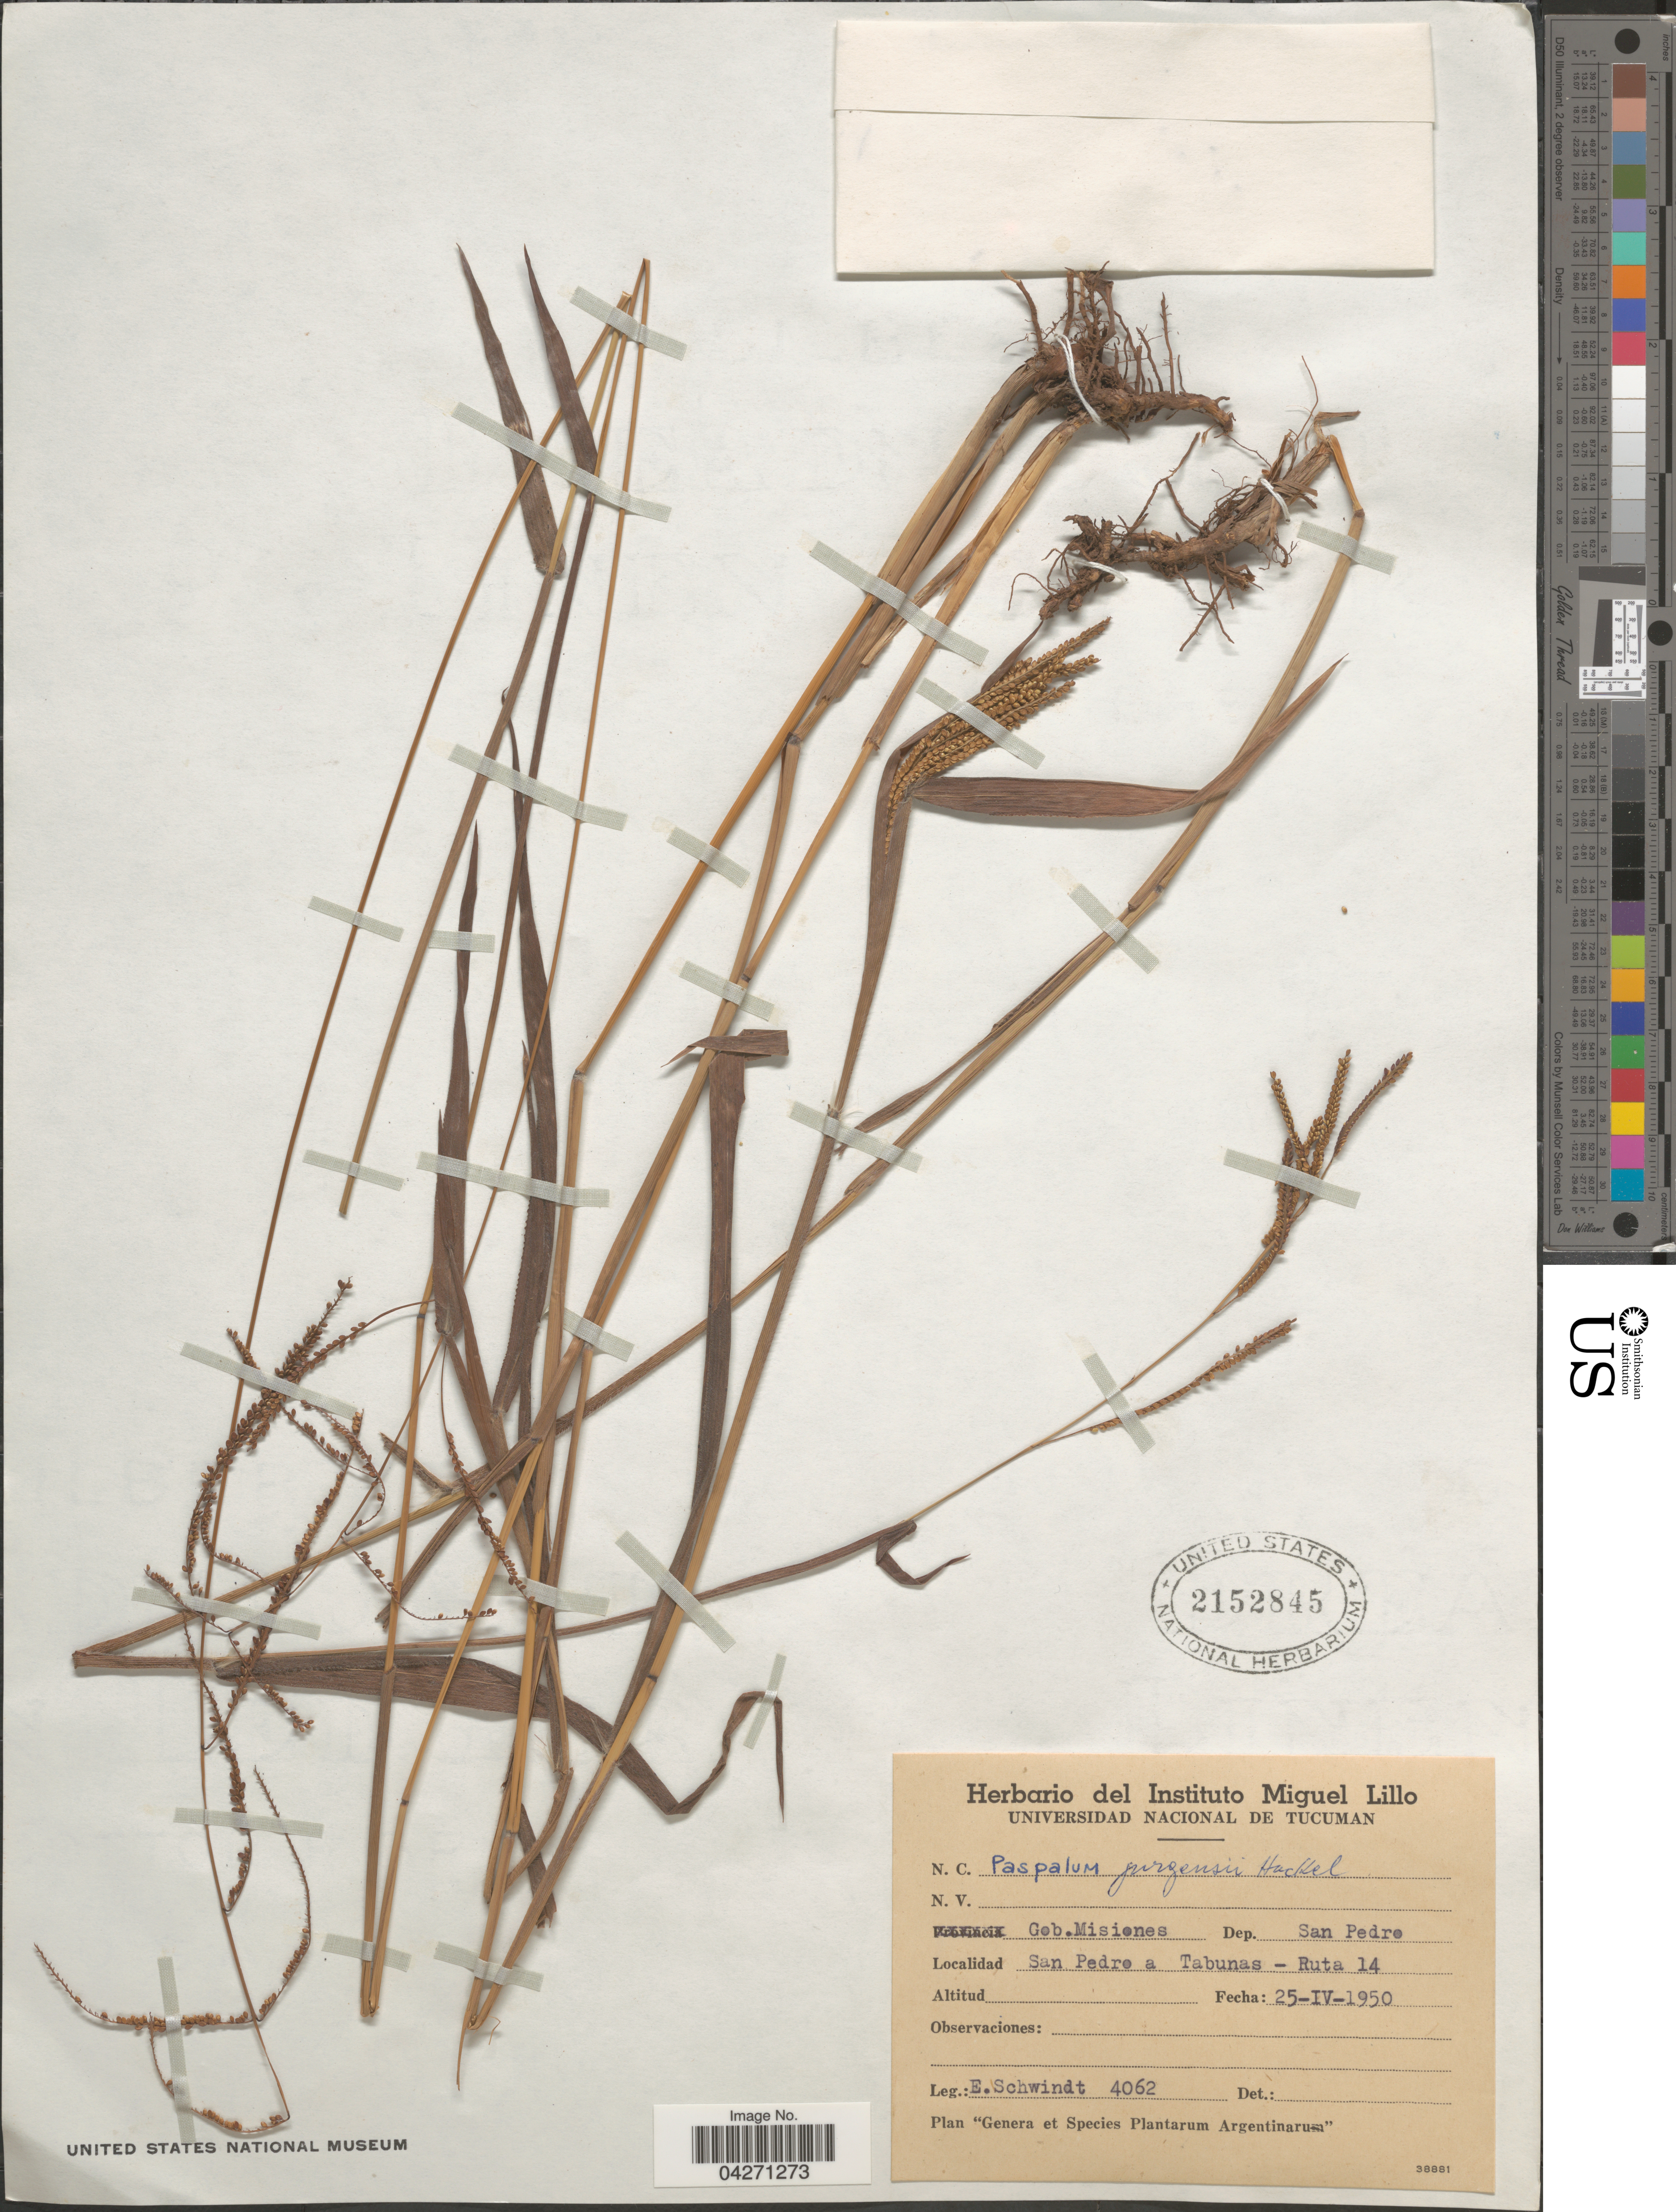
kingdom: Plantae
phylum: Tracheophyta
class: Liliopsida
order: Poales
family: Poaceae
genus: Paspalum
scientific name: Paspalum juergensii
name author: Hack.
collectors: E. Schwindt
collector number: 4062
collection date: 1950-04-25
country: Argentina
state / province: Misiones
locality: Gob.Misiones. Dep. San Pedro. San Pedro a Tabunas - Ruta 14.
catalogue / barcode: US 2152845